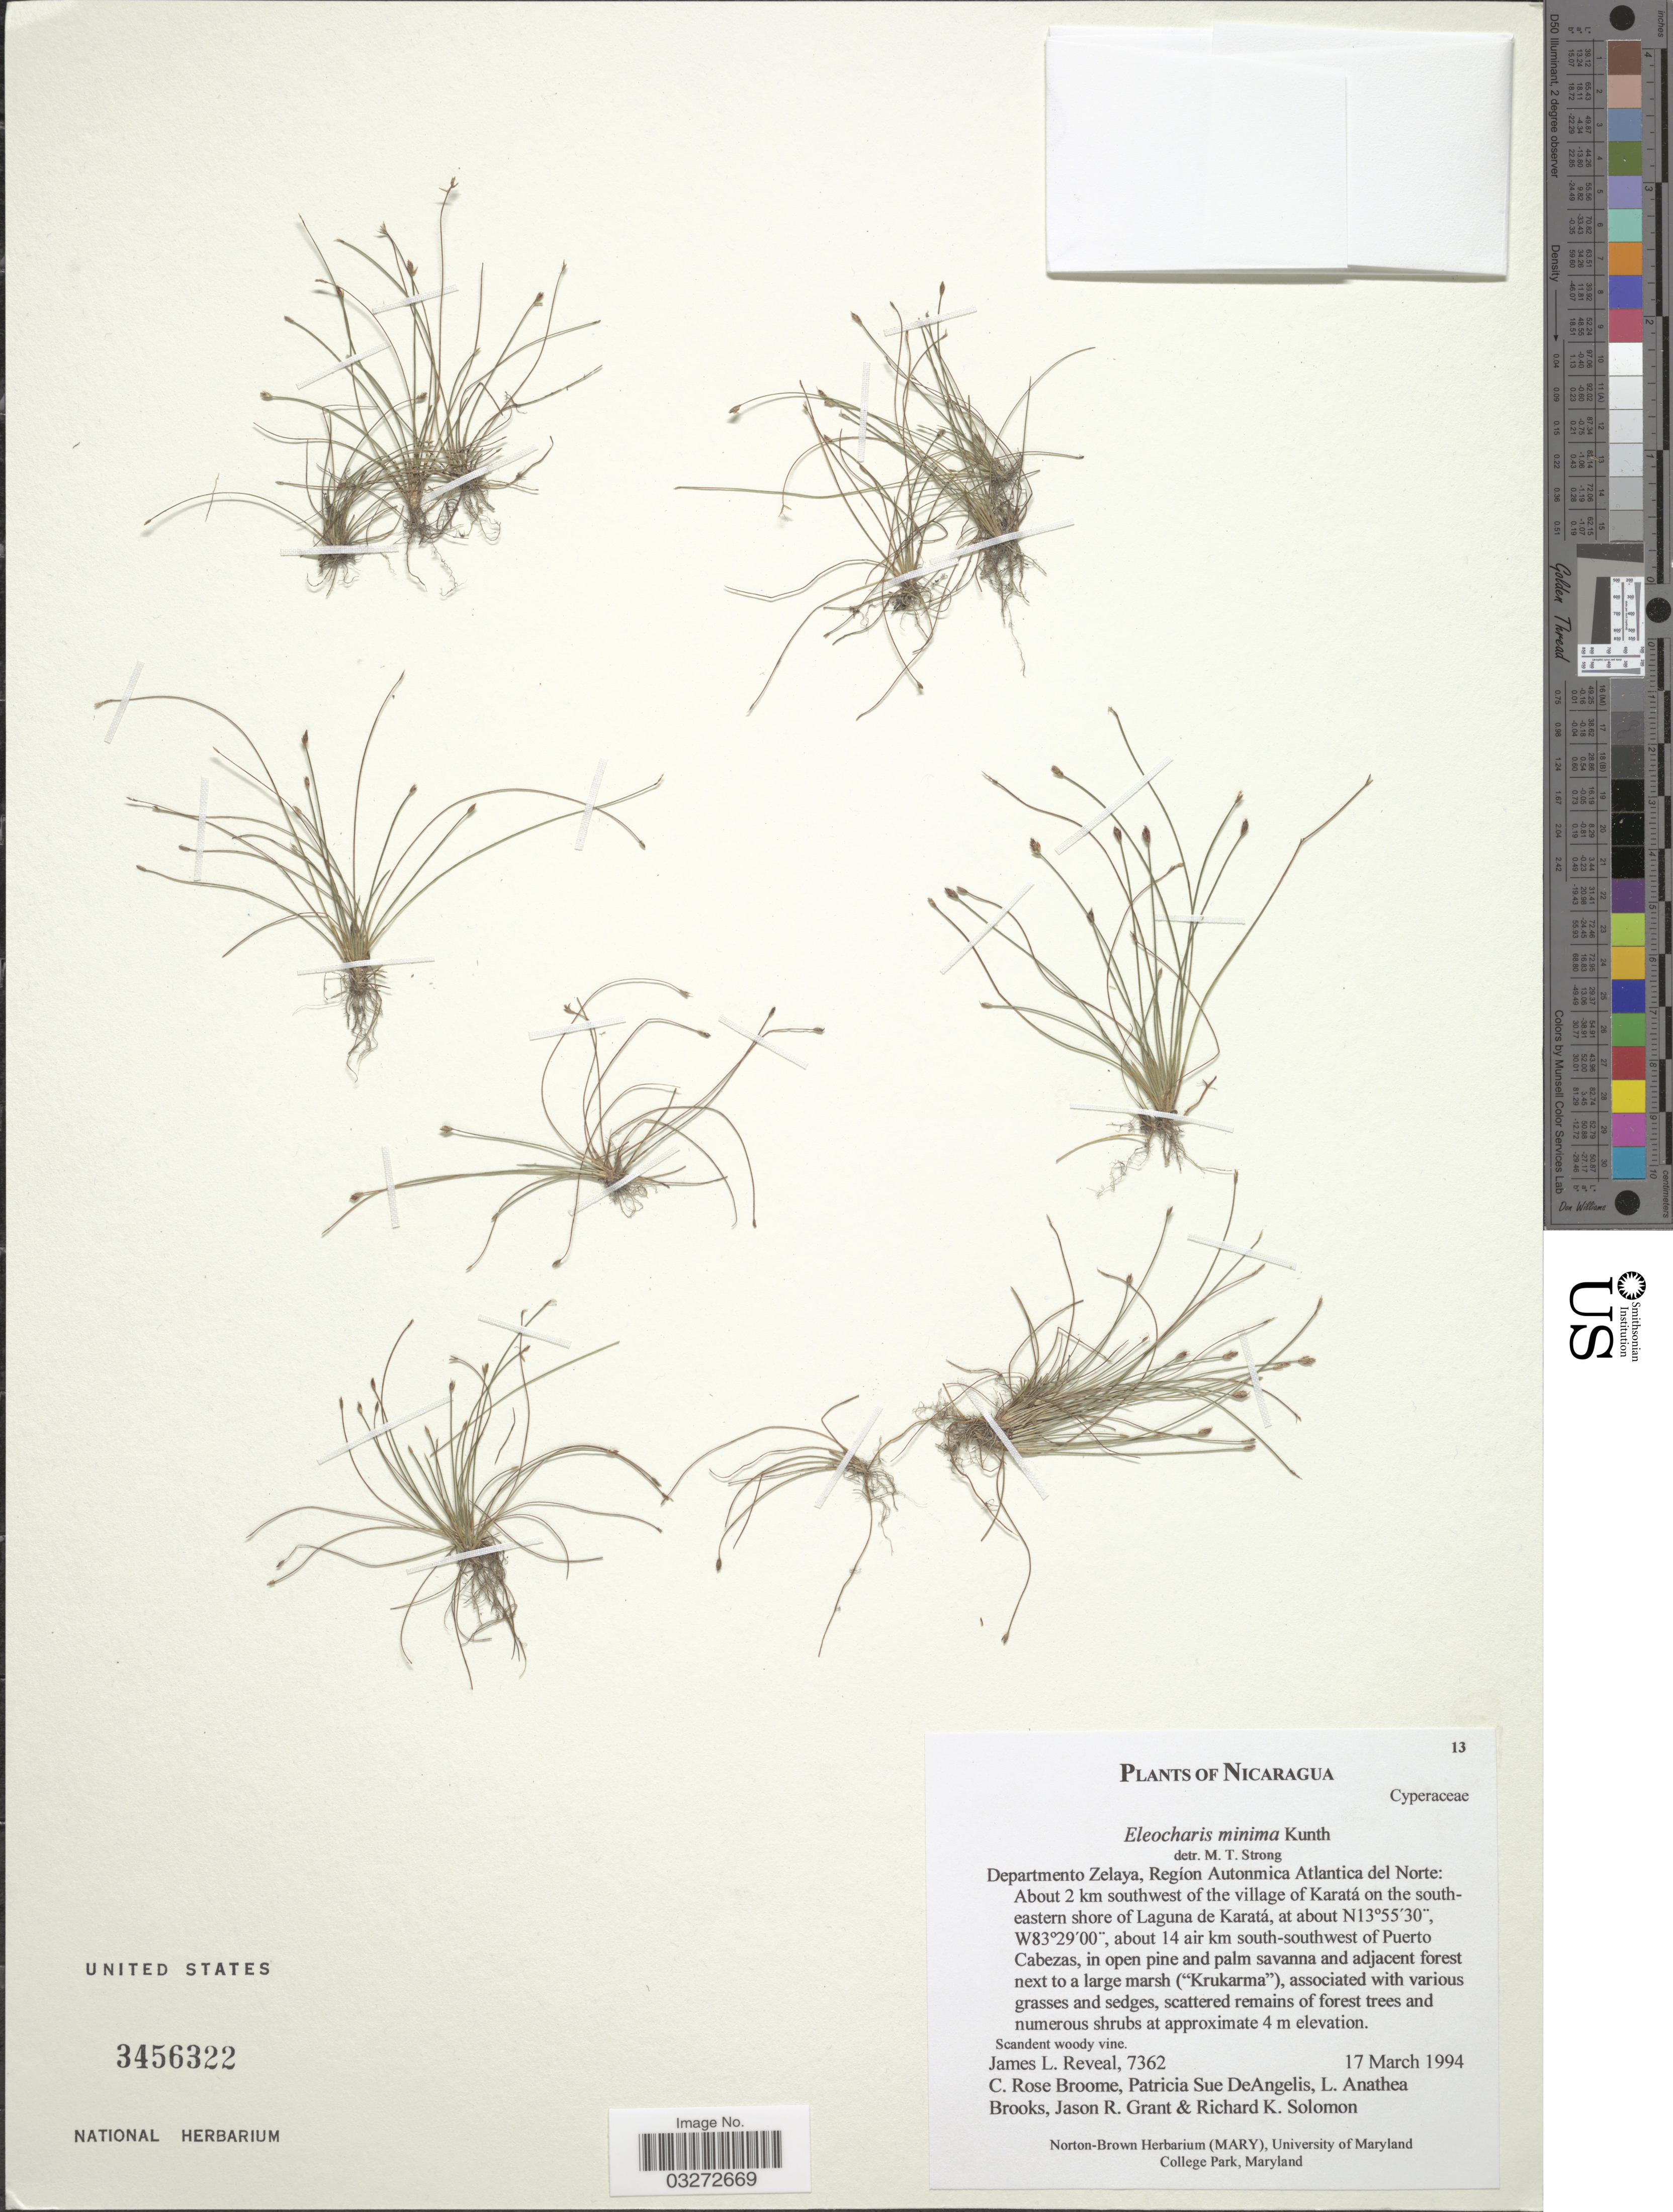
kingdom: Plantae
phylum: Tracheophyta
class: Liliopsida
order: Poales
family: Cyperaceae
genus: Eleocharis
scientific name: Eleocharis minima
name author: Kunth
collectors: J. L. Reveal, C. R. Broome, P. DeAngelis, L. Brooks & et al.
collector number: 7362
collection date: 1994-03-17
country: Nicaragua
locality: Departamento Zelaya, Regíon Autonmica Atlantica del Norte: About 2 km southwest of the village of Karatá on the south-eastern shore of Laguna de Karatá, about 14 air km south-southwest of Puerto Cabezas.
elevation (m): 4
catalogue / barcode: US 3456322